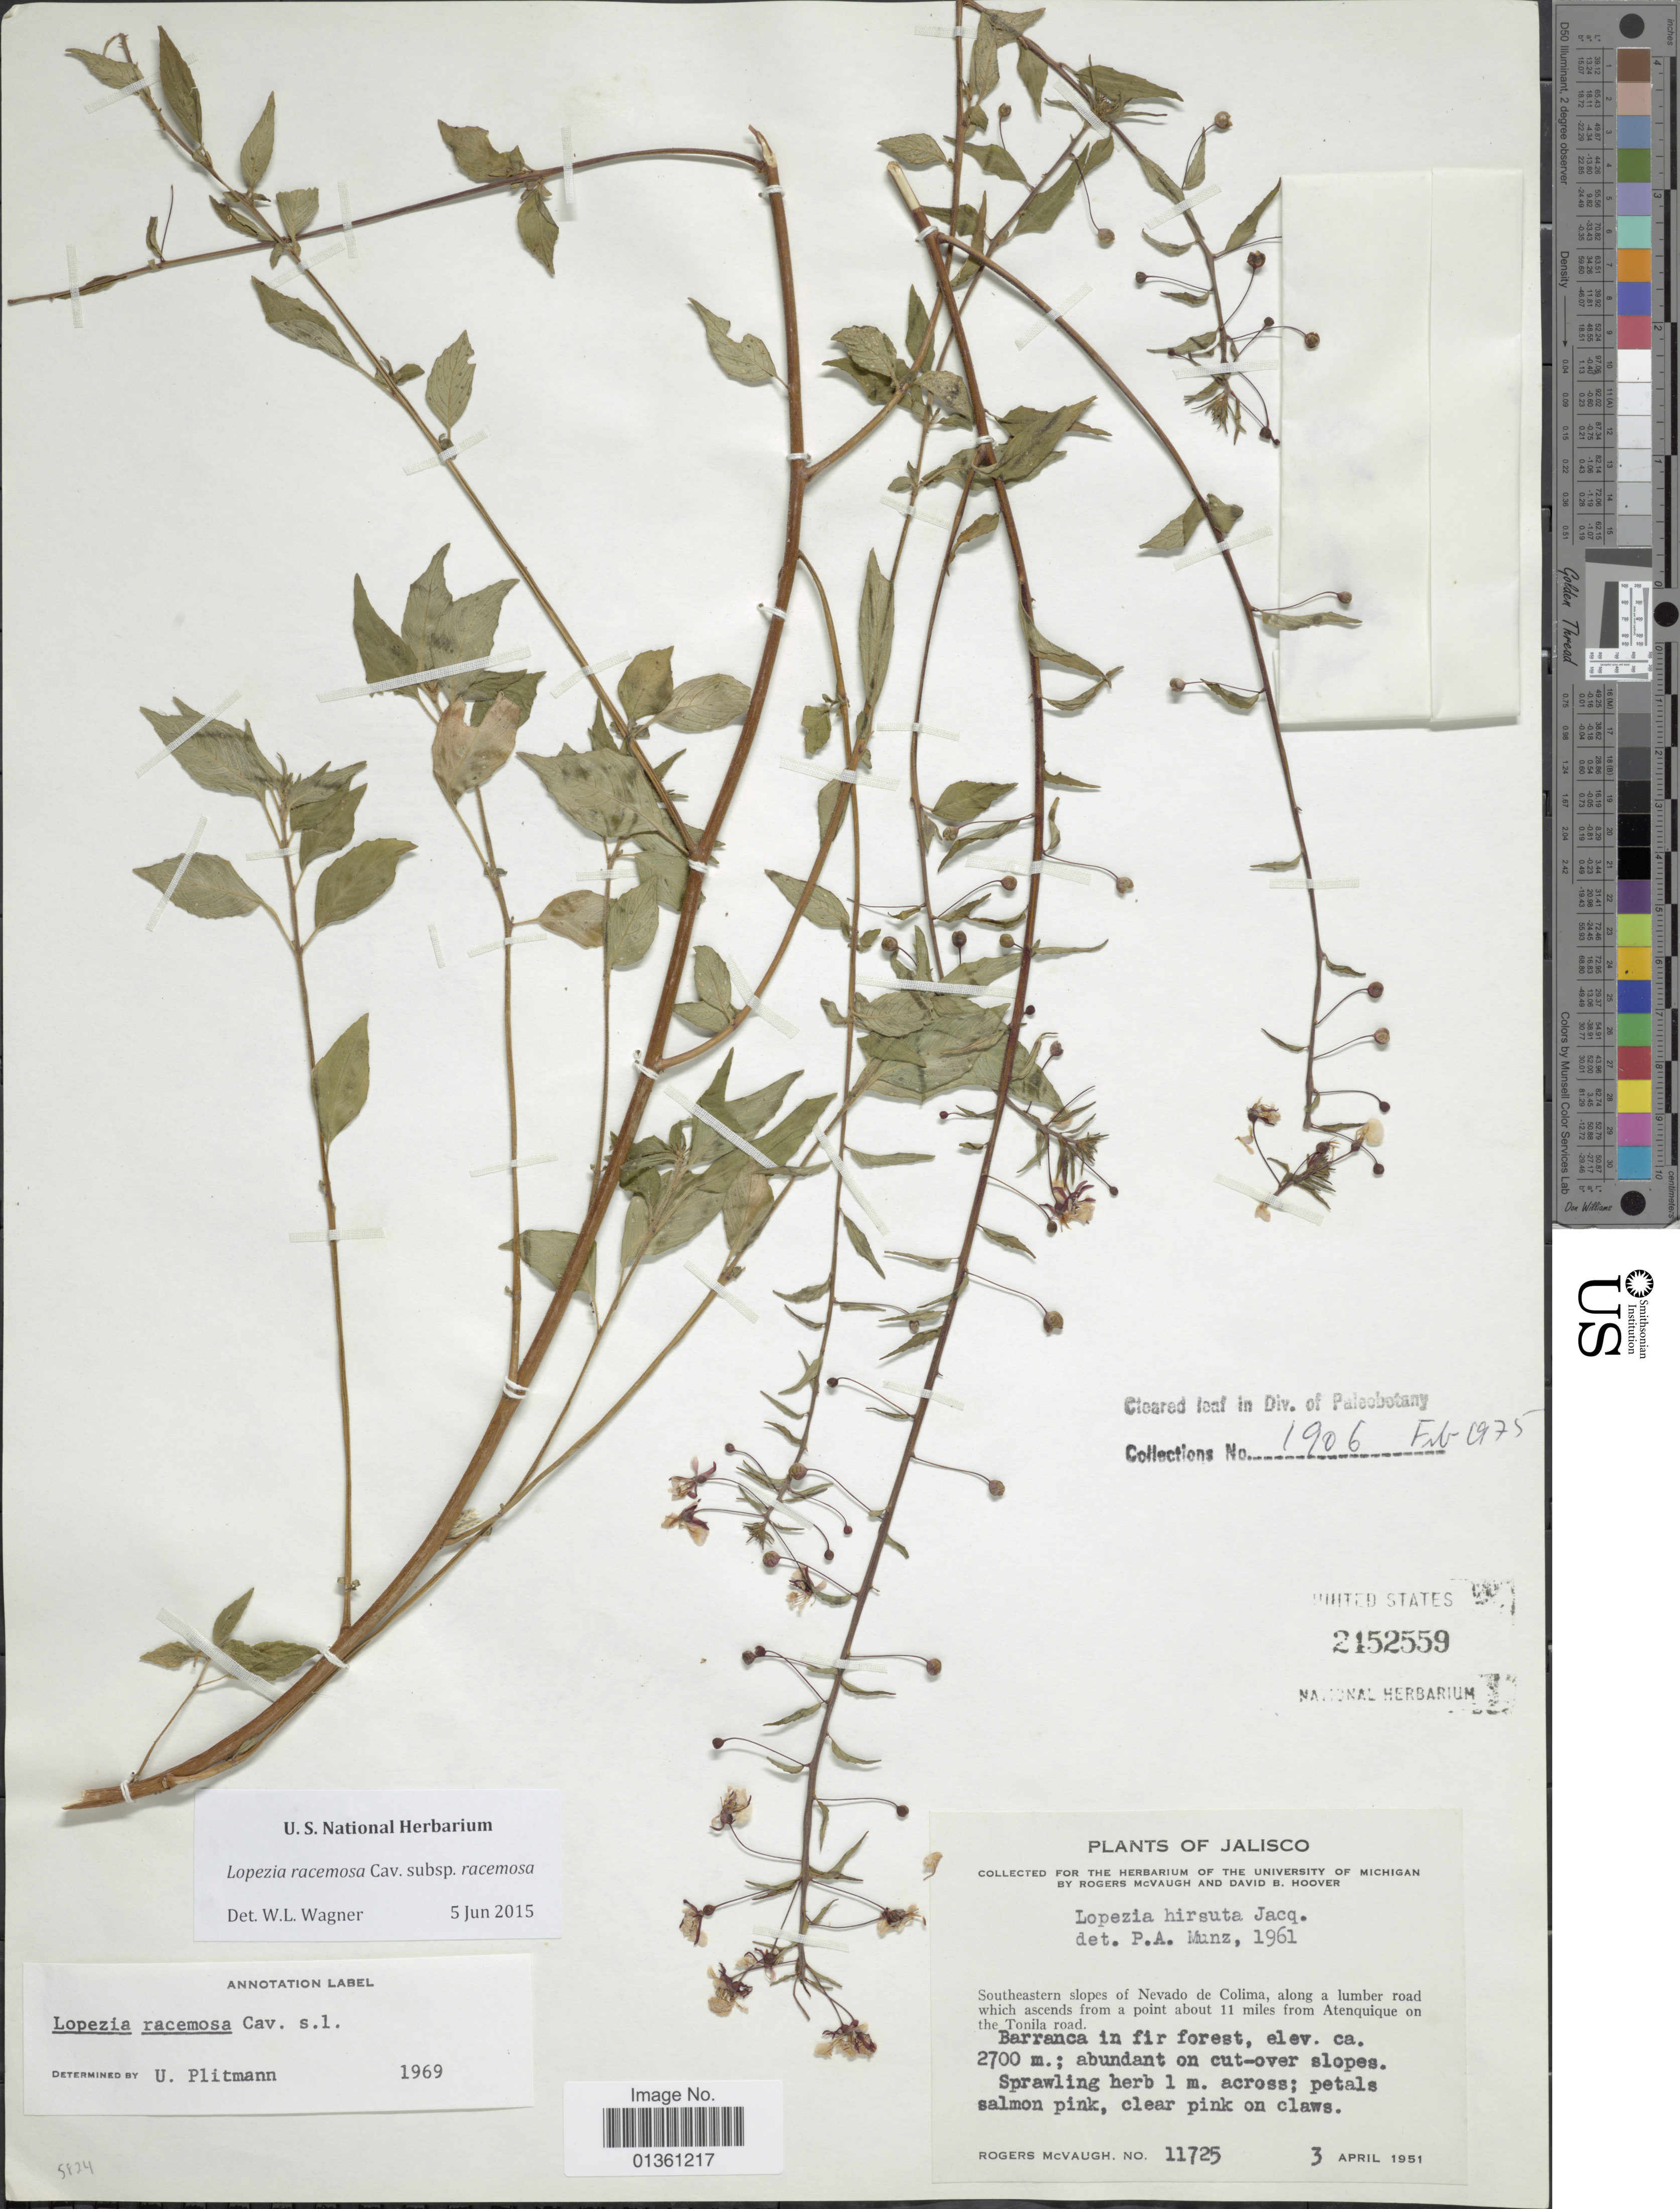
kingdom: Plantae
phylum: Tracheophyta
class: Magnoliopsida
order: Myrtales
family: Onagraceae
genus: Lopezia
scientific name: Lopezia racemosa subsp. racemosa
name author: Cav.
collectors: R. McVaugh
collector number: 11725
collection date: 1951-04-03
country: Mexico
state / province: Jalisco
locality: Southeastern slopes of Nevado de Colima, along a lumber road which ascends from point about 11 miles from Atenquique on the Tonila road.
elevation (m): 2700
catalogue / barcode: US 2152559